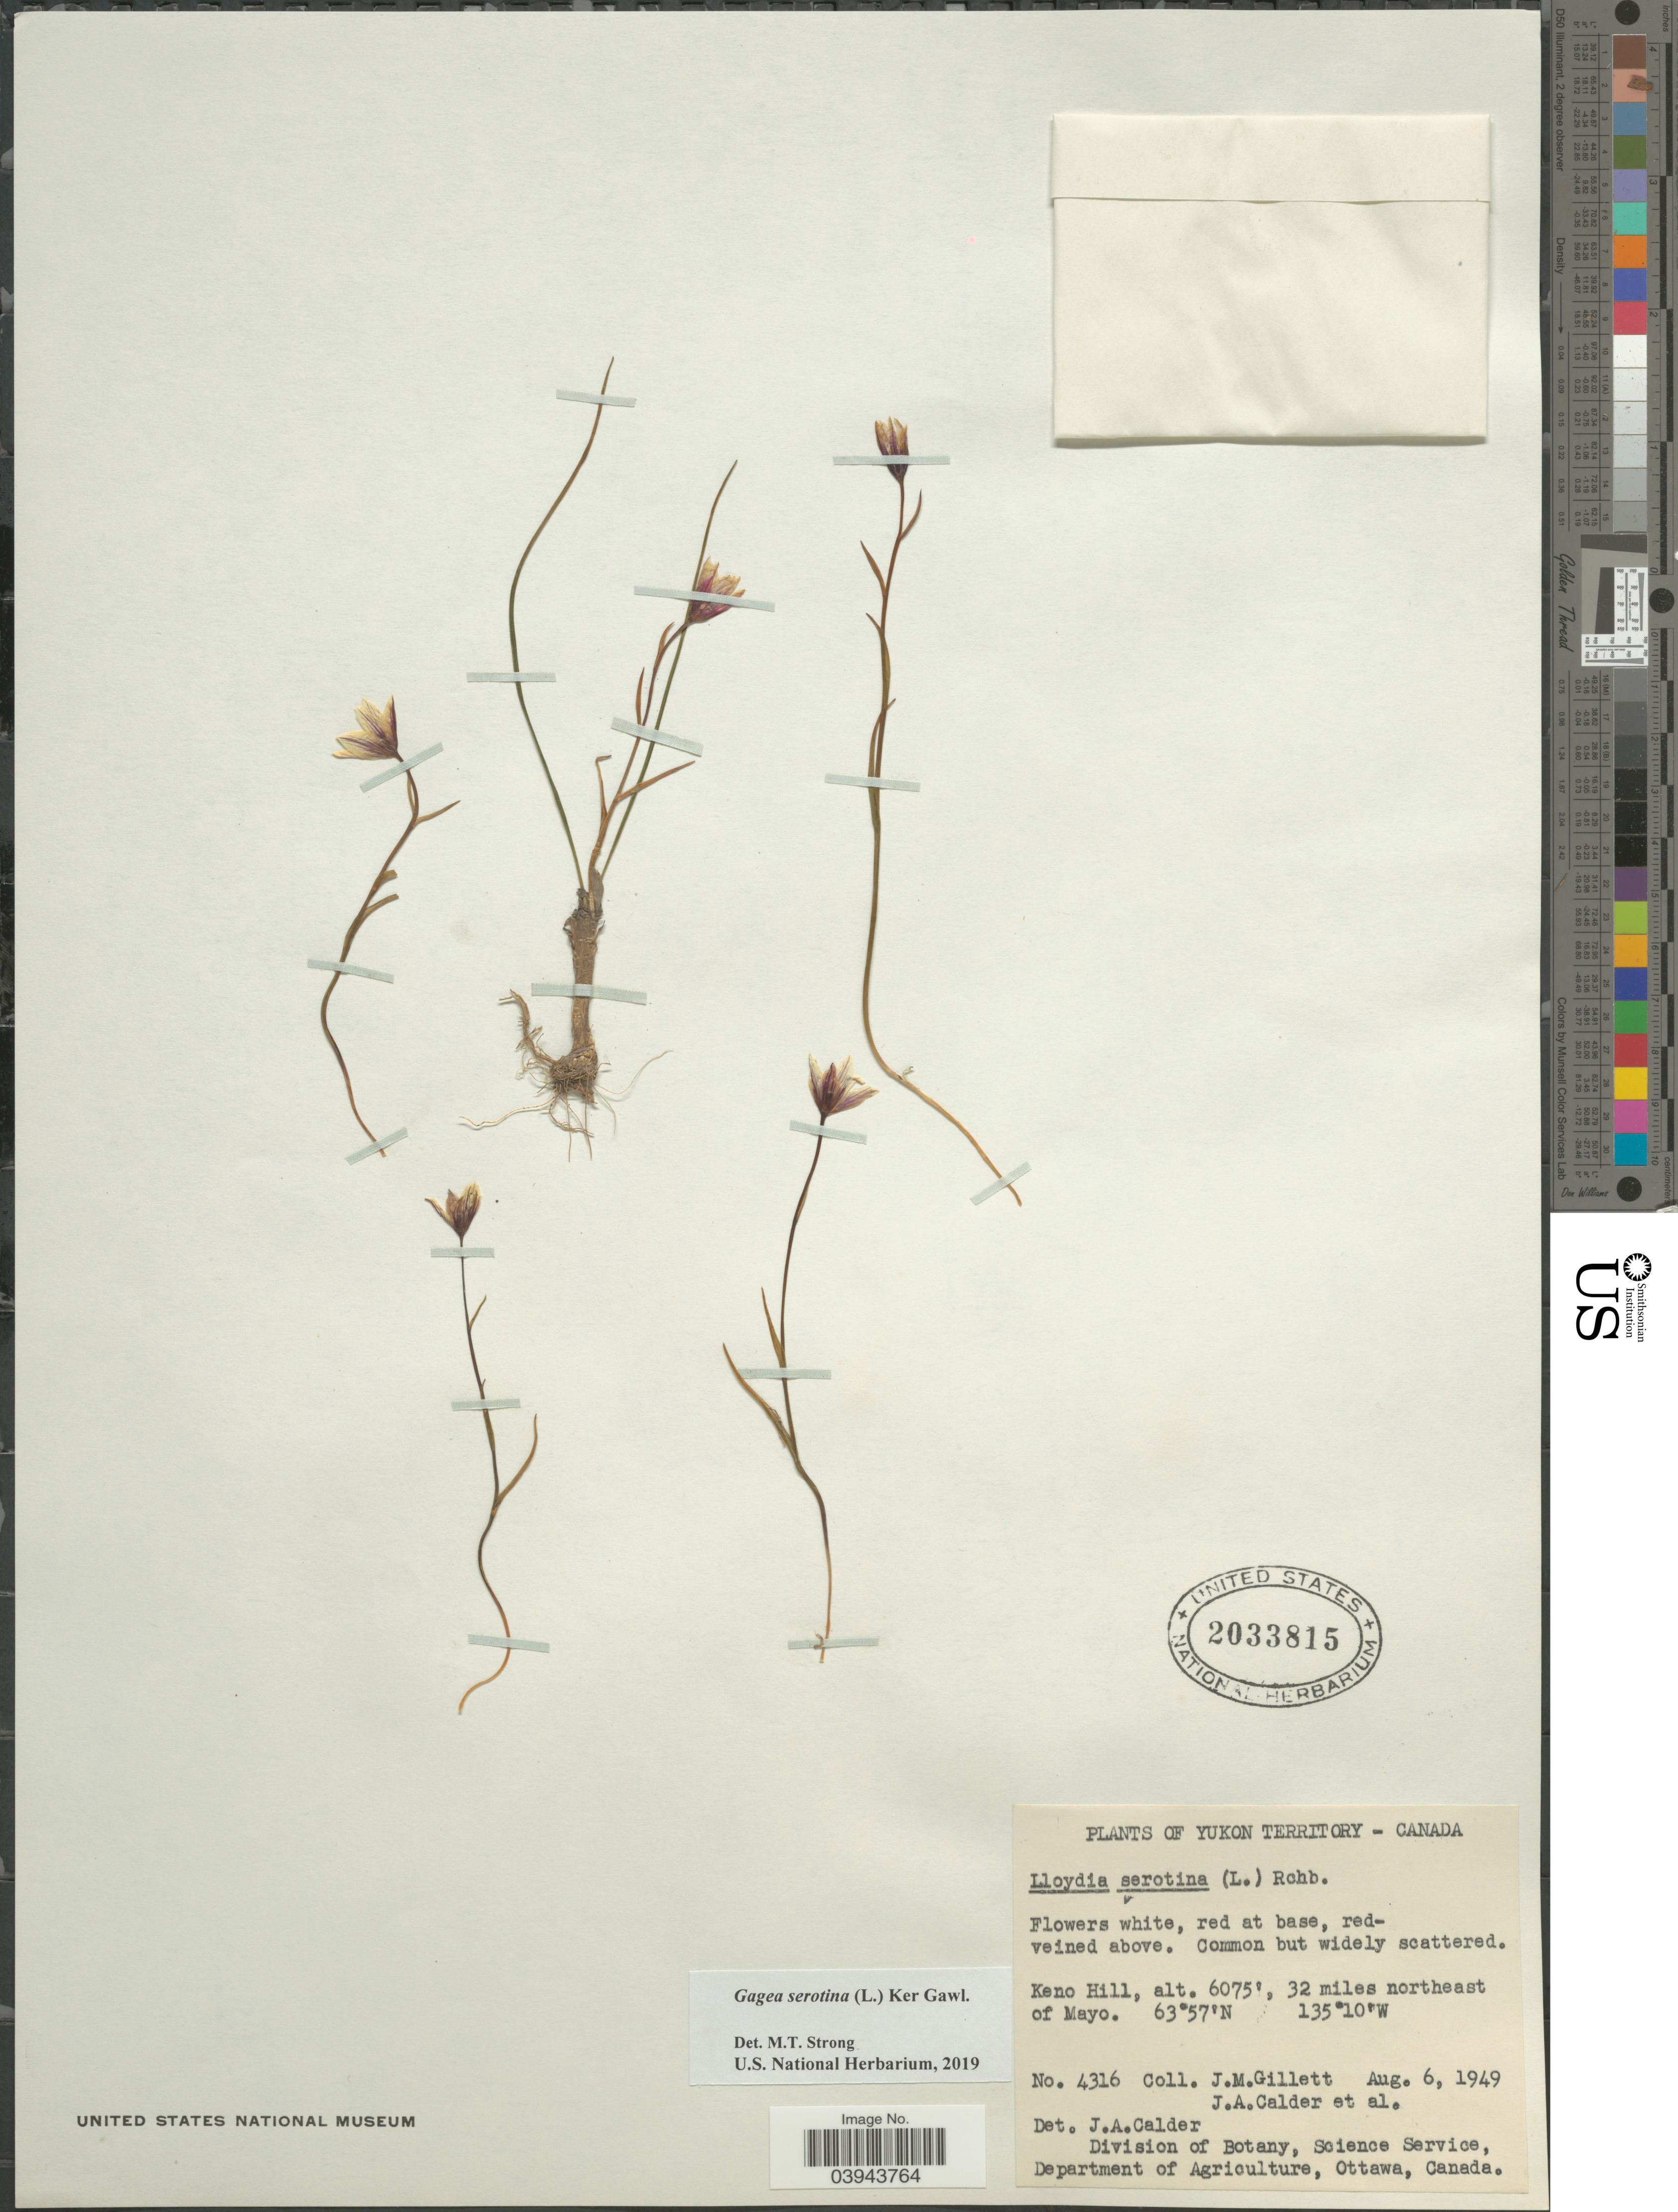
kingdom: Plantae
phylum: Tracheophyta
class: Liliopsida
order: Liliales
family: Liliaceae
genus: Lloydia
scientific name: Lloydia serotina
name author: (L.) Salisb. ex Rchb.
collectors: J. M. Gillett, J. A. Calder & et al.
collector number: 4316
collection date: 1949-08-06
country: Canada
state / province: Yukon Territory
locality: Keno Hill, 32 miles northeast of Mayo.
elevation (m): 1852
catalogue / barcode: US 2033815